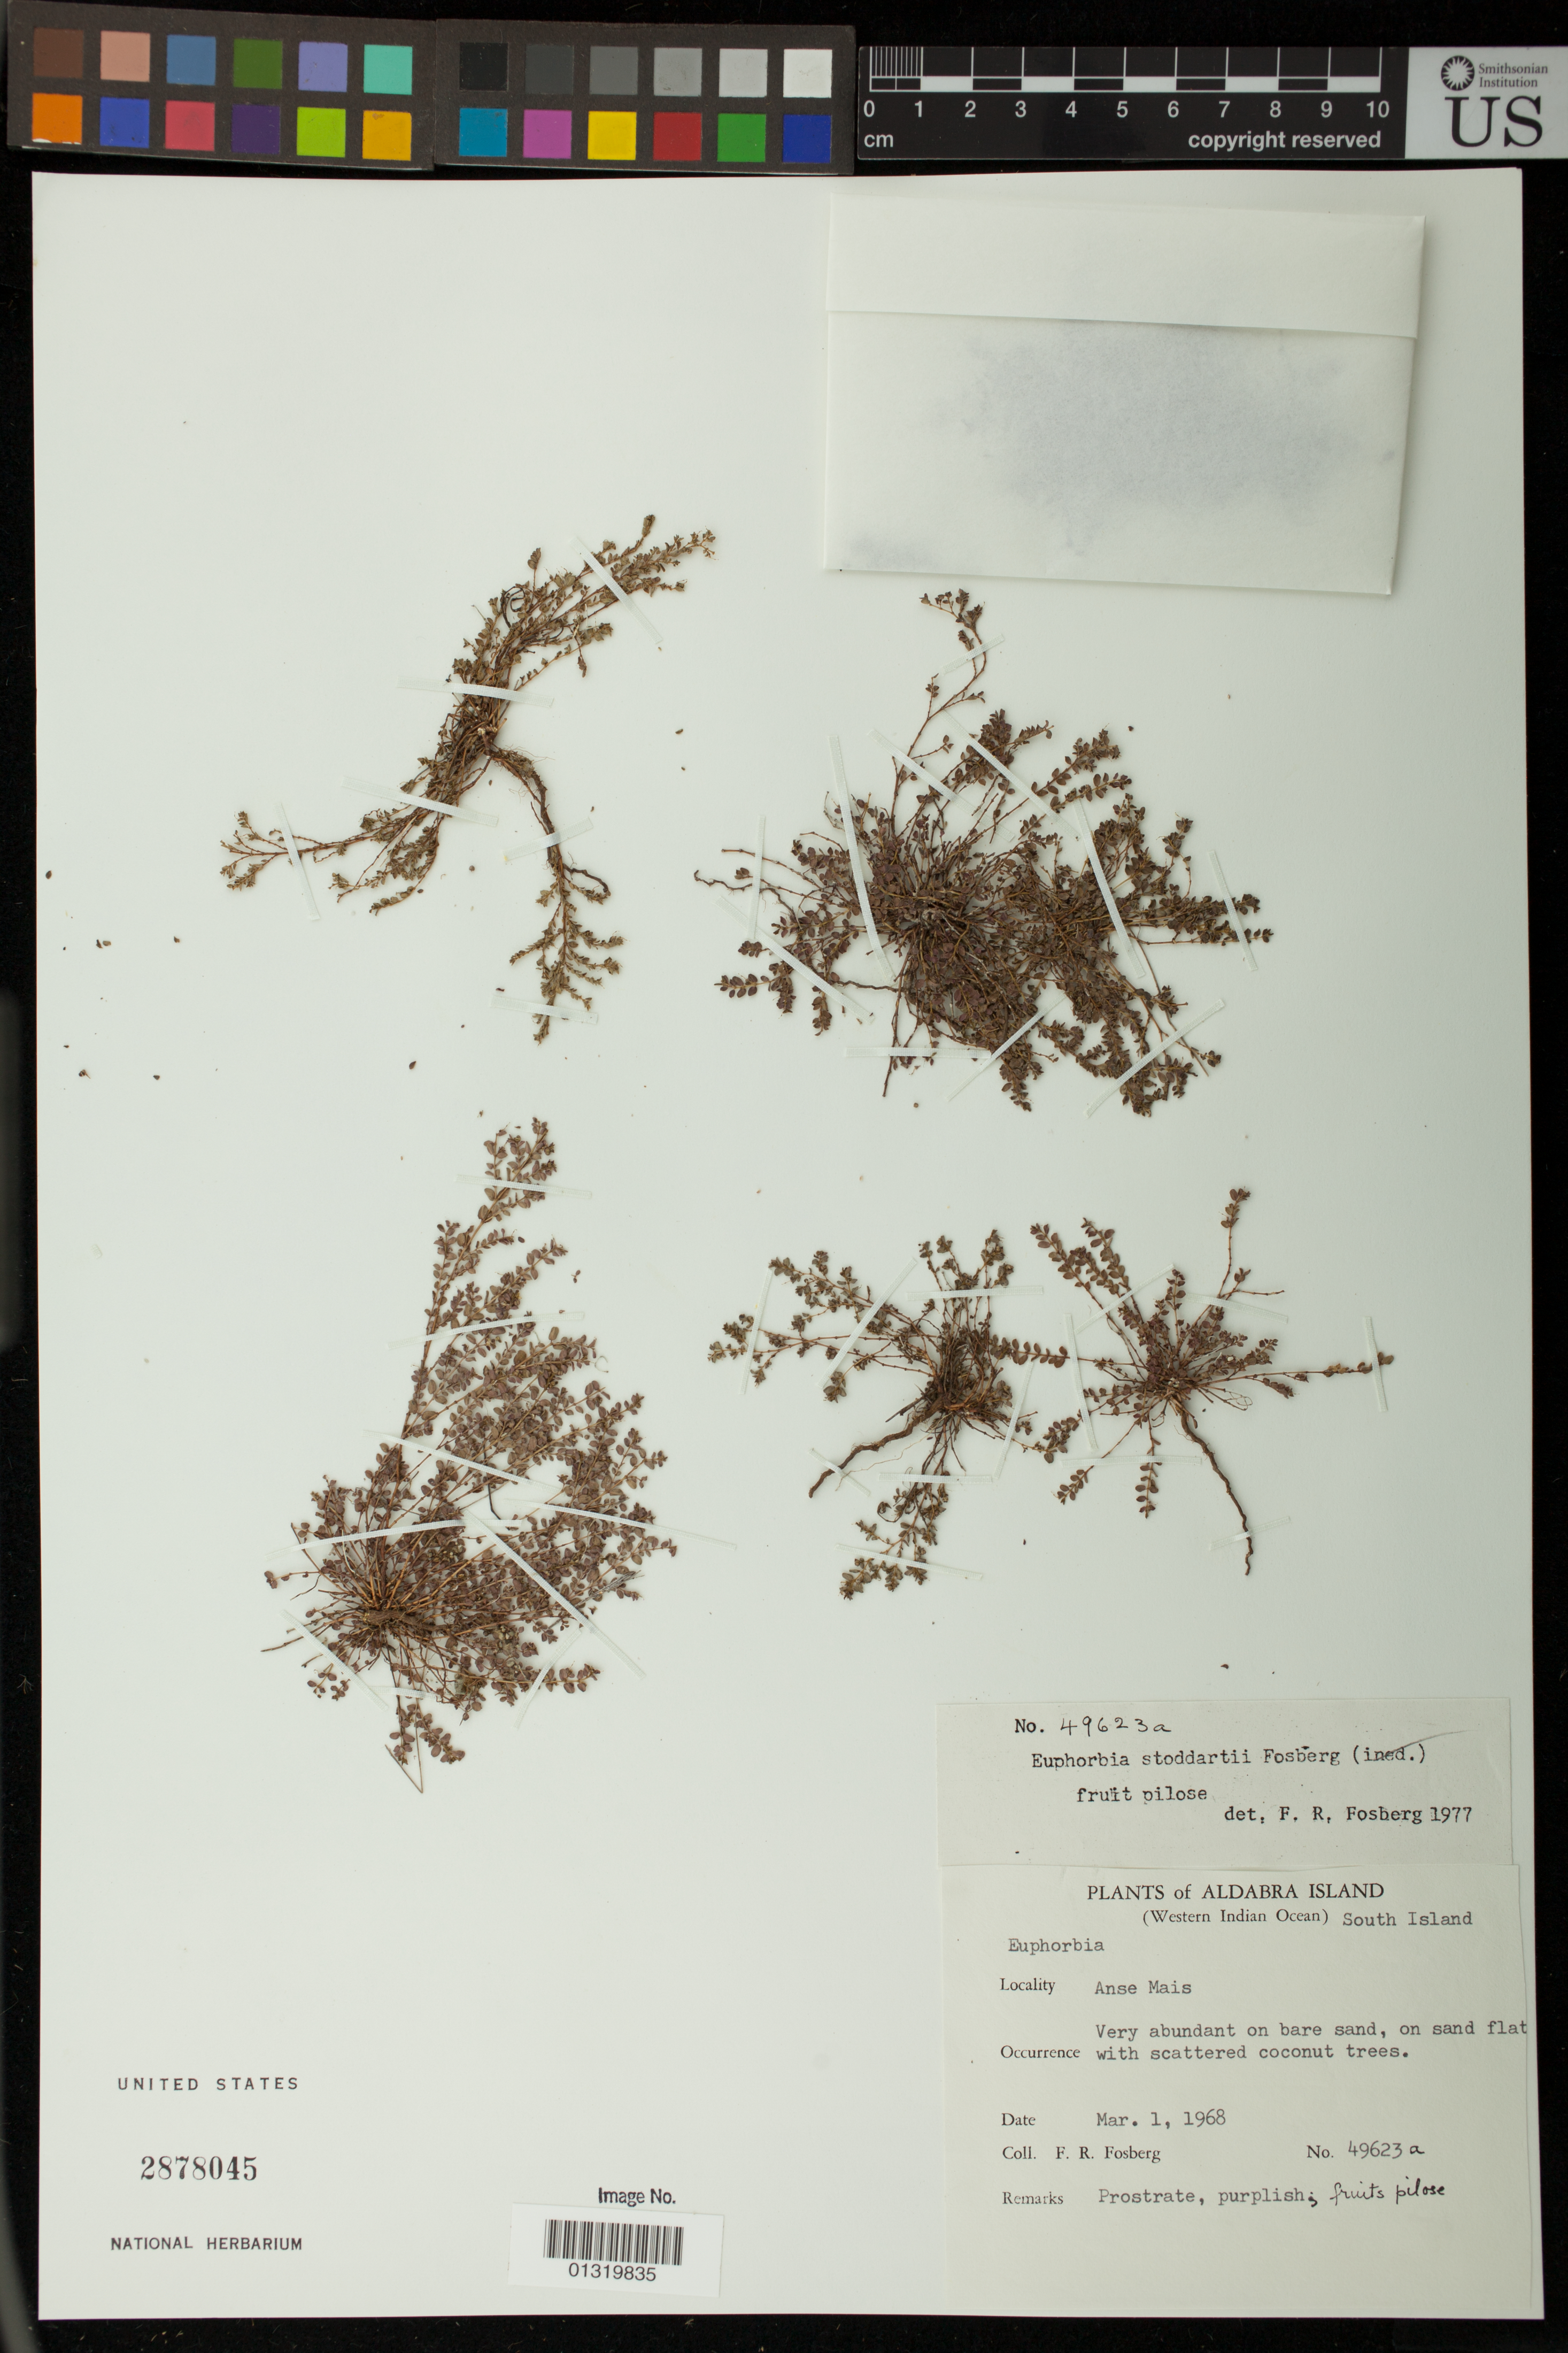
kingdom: Plantae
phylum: Tracheophyta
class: Magnoliopsida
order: Malpighiales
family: Euphorbiaceae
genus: Euphorbia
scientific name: Euphorbia stoddartii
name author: Fosberg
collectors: F. R. Fosberg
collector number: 49623a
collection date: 1968-03-01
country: Seychelles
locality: South Island; Anse Mais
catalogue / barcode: US 2878045